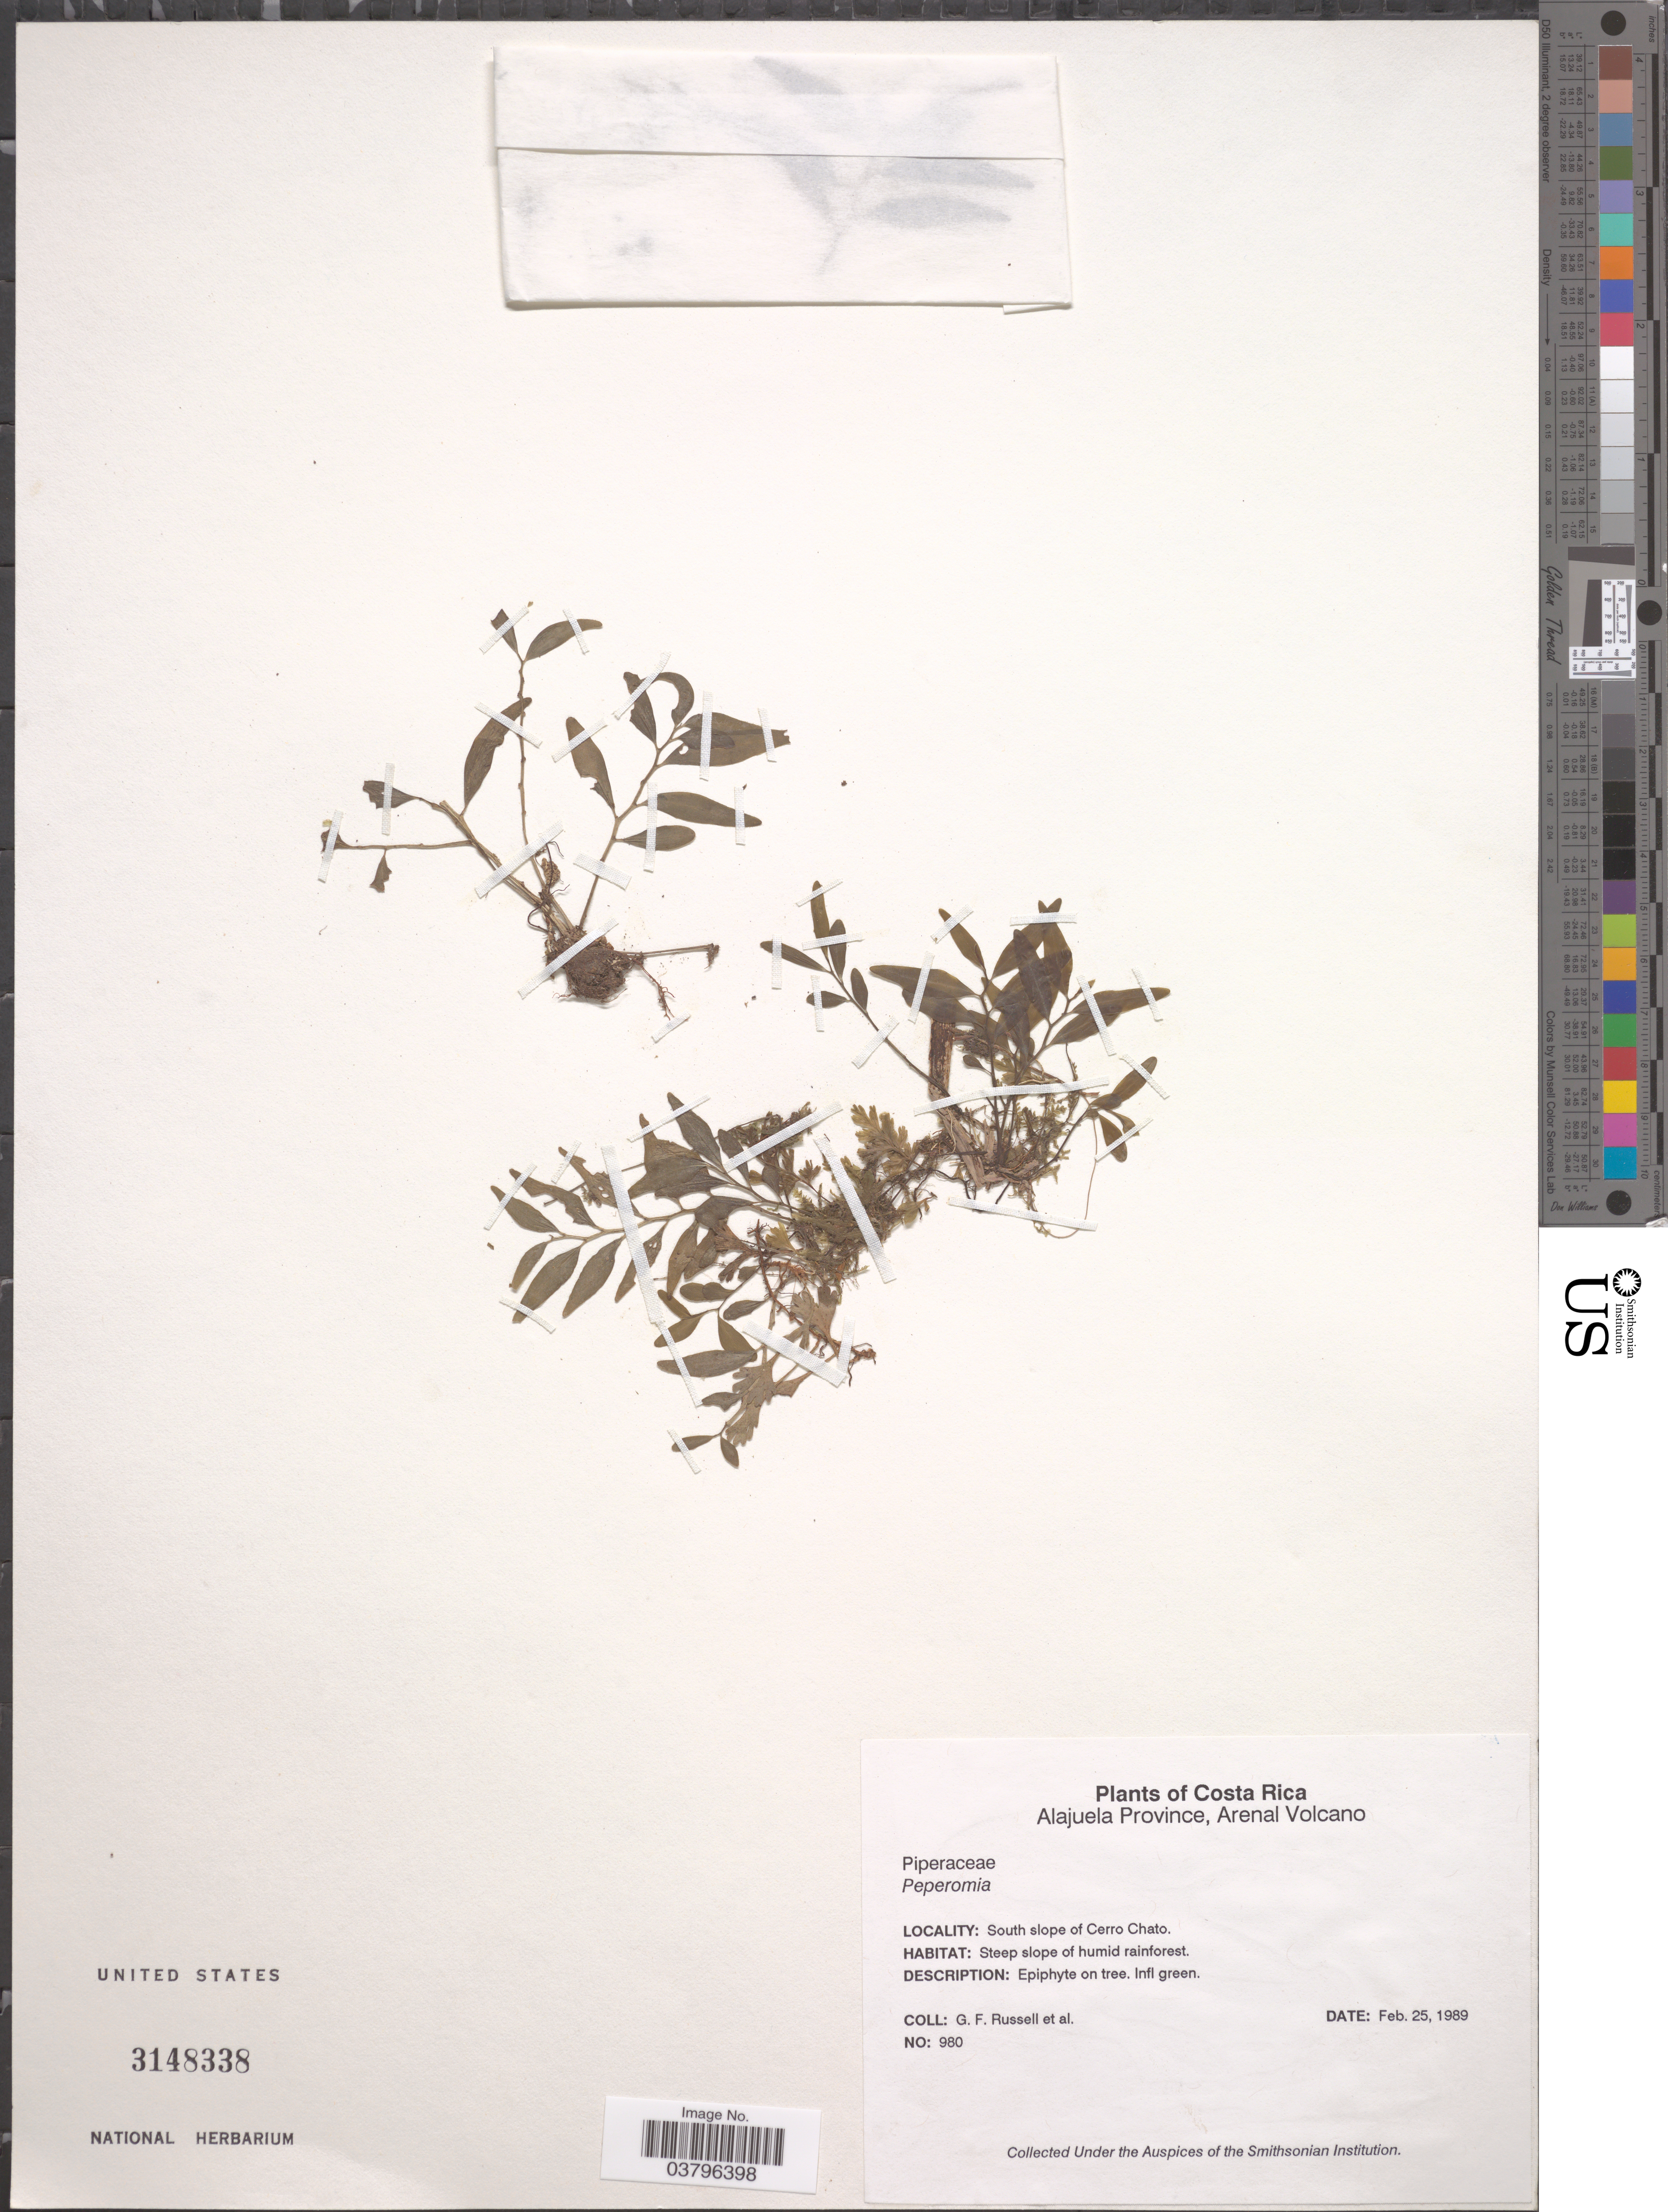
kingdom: Plantae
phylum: Tracheophyta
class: Magnoliopsida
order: Piperales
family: Piperaceae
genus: Peperomia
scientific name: Peperomia tenellaeformis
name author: Trel.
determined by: Jiménez, José Estaban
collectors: G. Russell & et al.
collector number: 980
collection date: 1989-02-25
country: Costa Rica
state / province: Alajuela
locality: Arenal Volcano. South slope of Cerro Chato.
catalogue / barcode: US 3148338